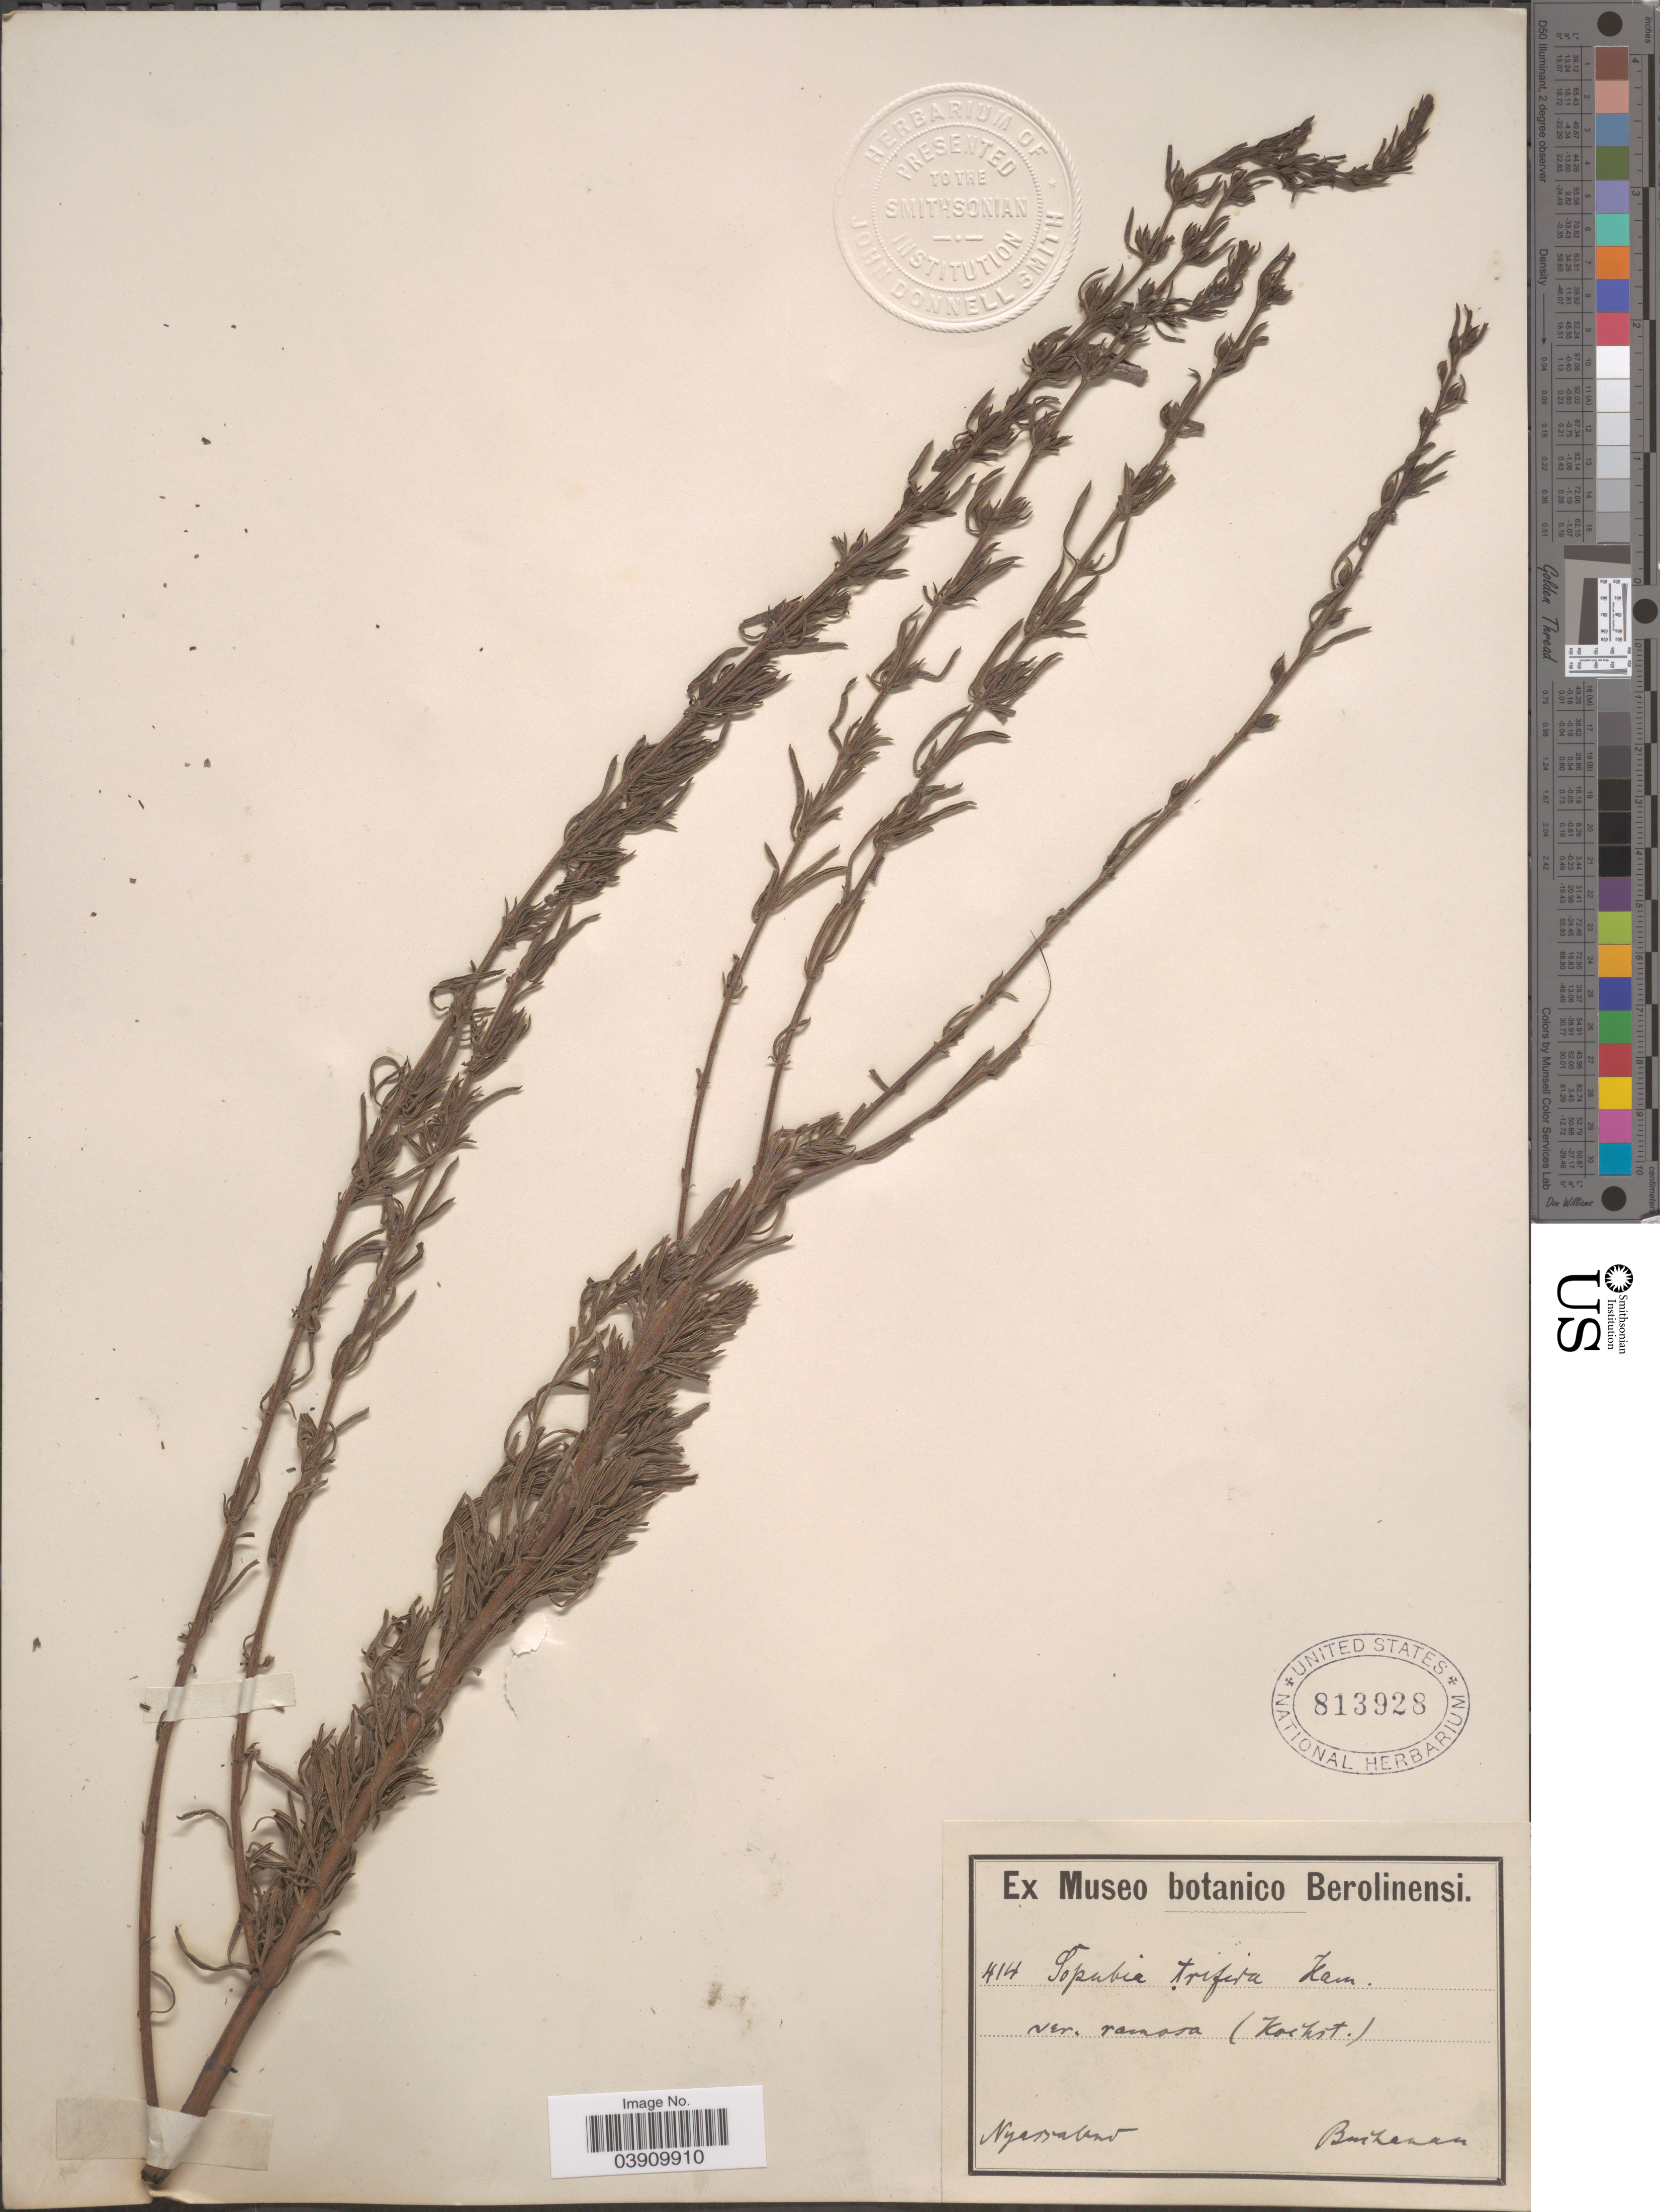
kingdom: Plantae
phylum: Tracheophyta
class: Magnoliopsida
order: Lamiales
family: Orobanchaceae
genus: Sopubia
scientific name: Sopubia ramosa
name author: (Hochst.) Hochst.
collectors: -. Buchanan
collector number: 414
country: Malawi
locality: Nyasaland.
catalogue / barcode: US 813928